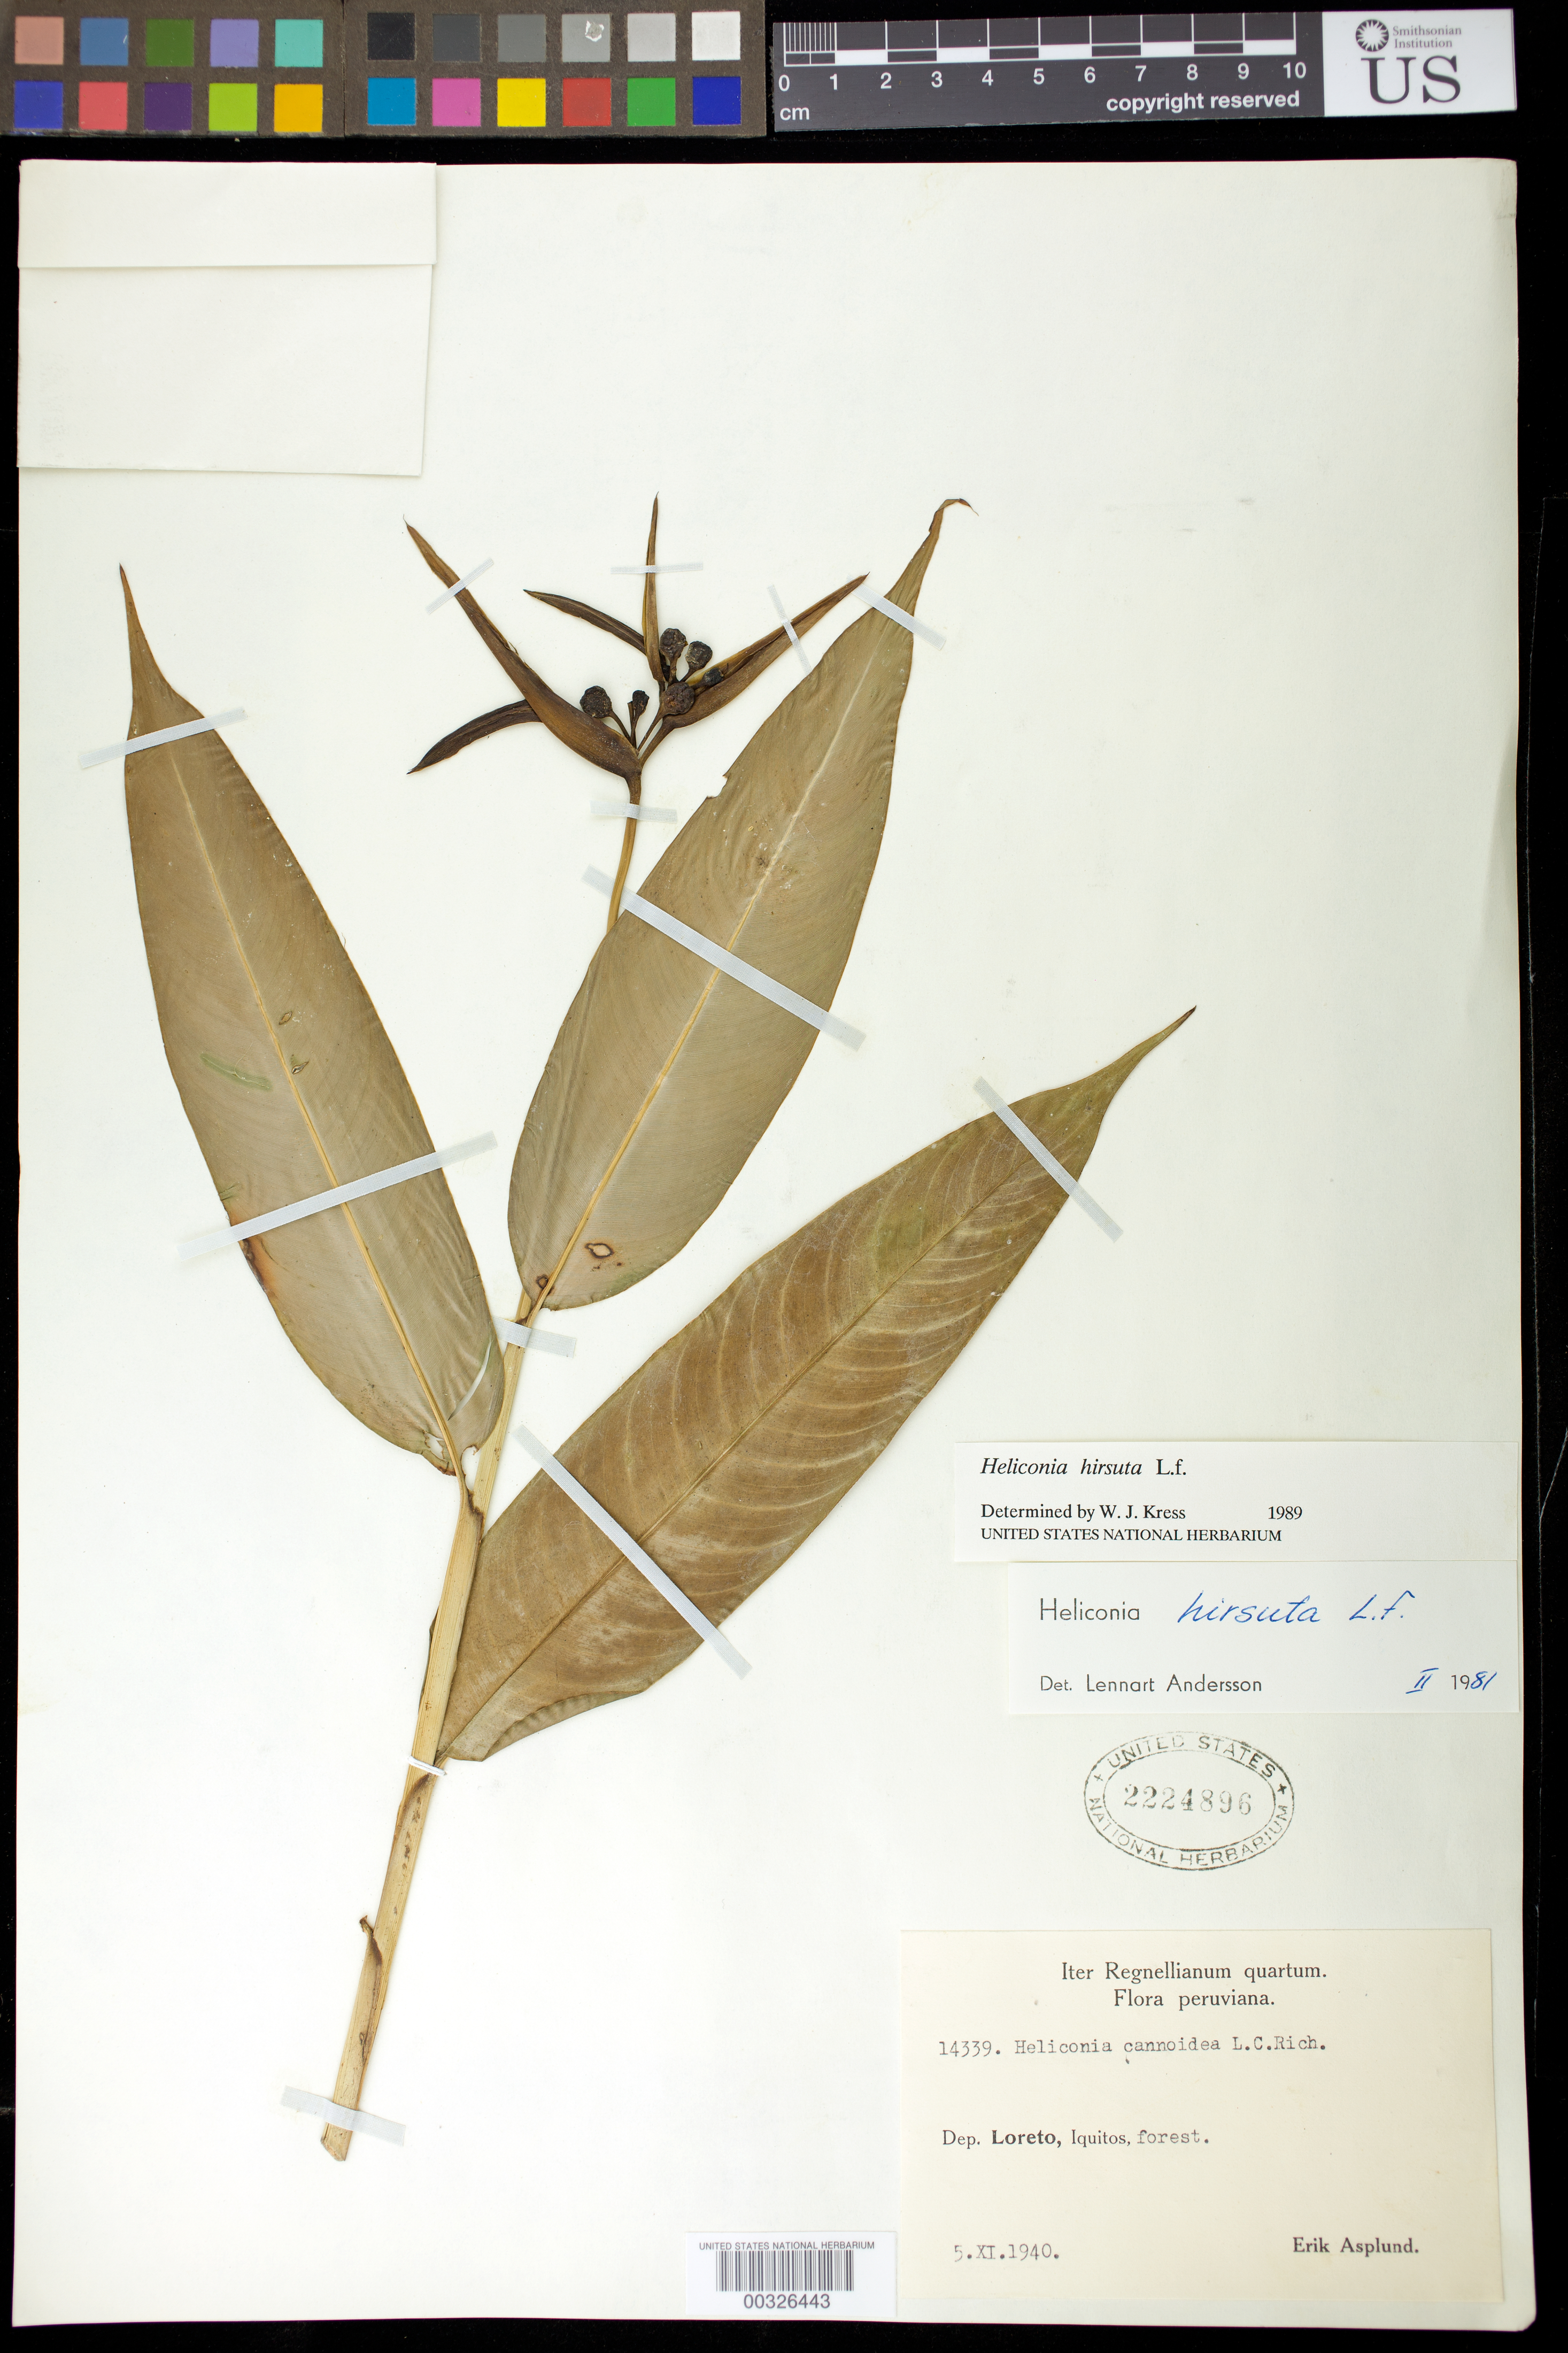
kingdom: Plantae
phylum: Tracheophyta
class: Liliopsida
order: Zingiberales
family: Heliconiaceae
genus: Heliconia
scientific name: Heliconia hirsuta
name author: L. f.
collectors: E. Asplund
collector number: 14339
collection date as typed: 05 Nov 1940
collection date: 1940-11-05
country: Peru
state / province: Loreto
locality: Iquitos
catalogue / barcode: US 2224896